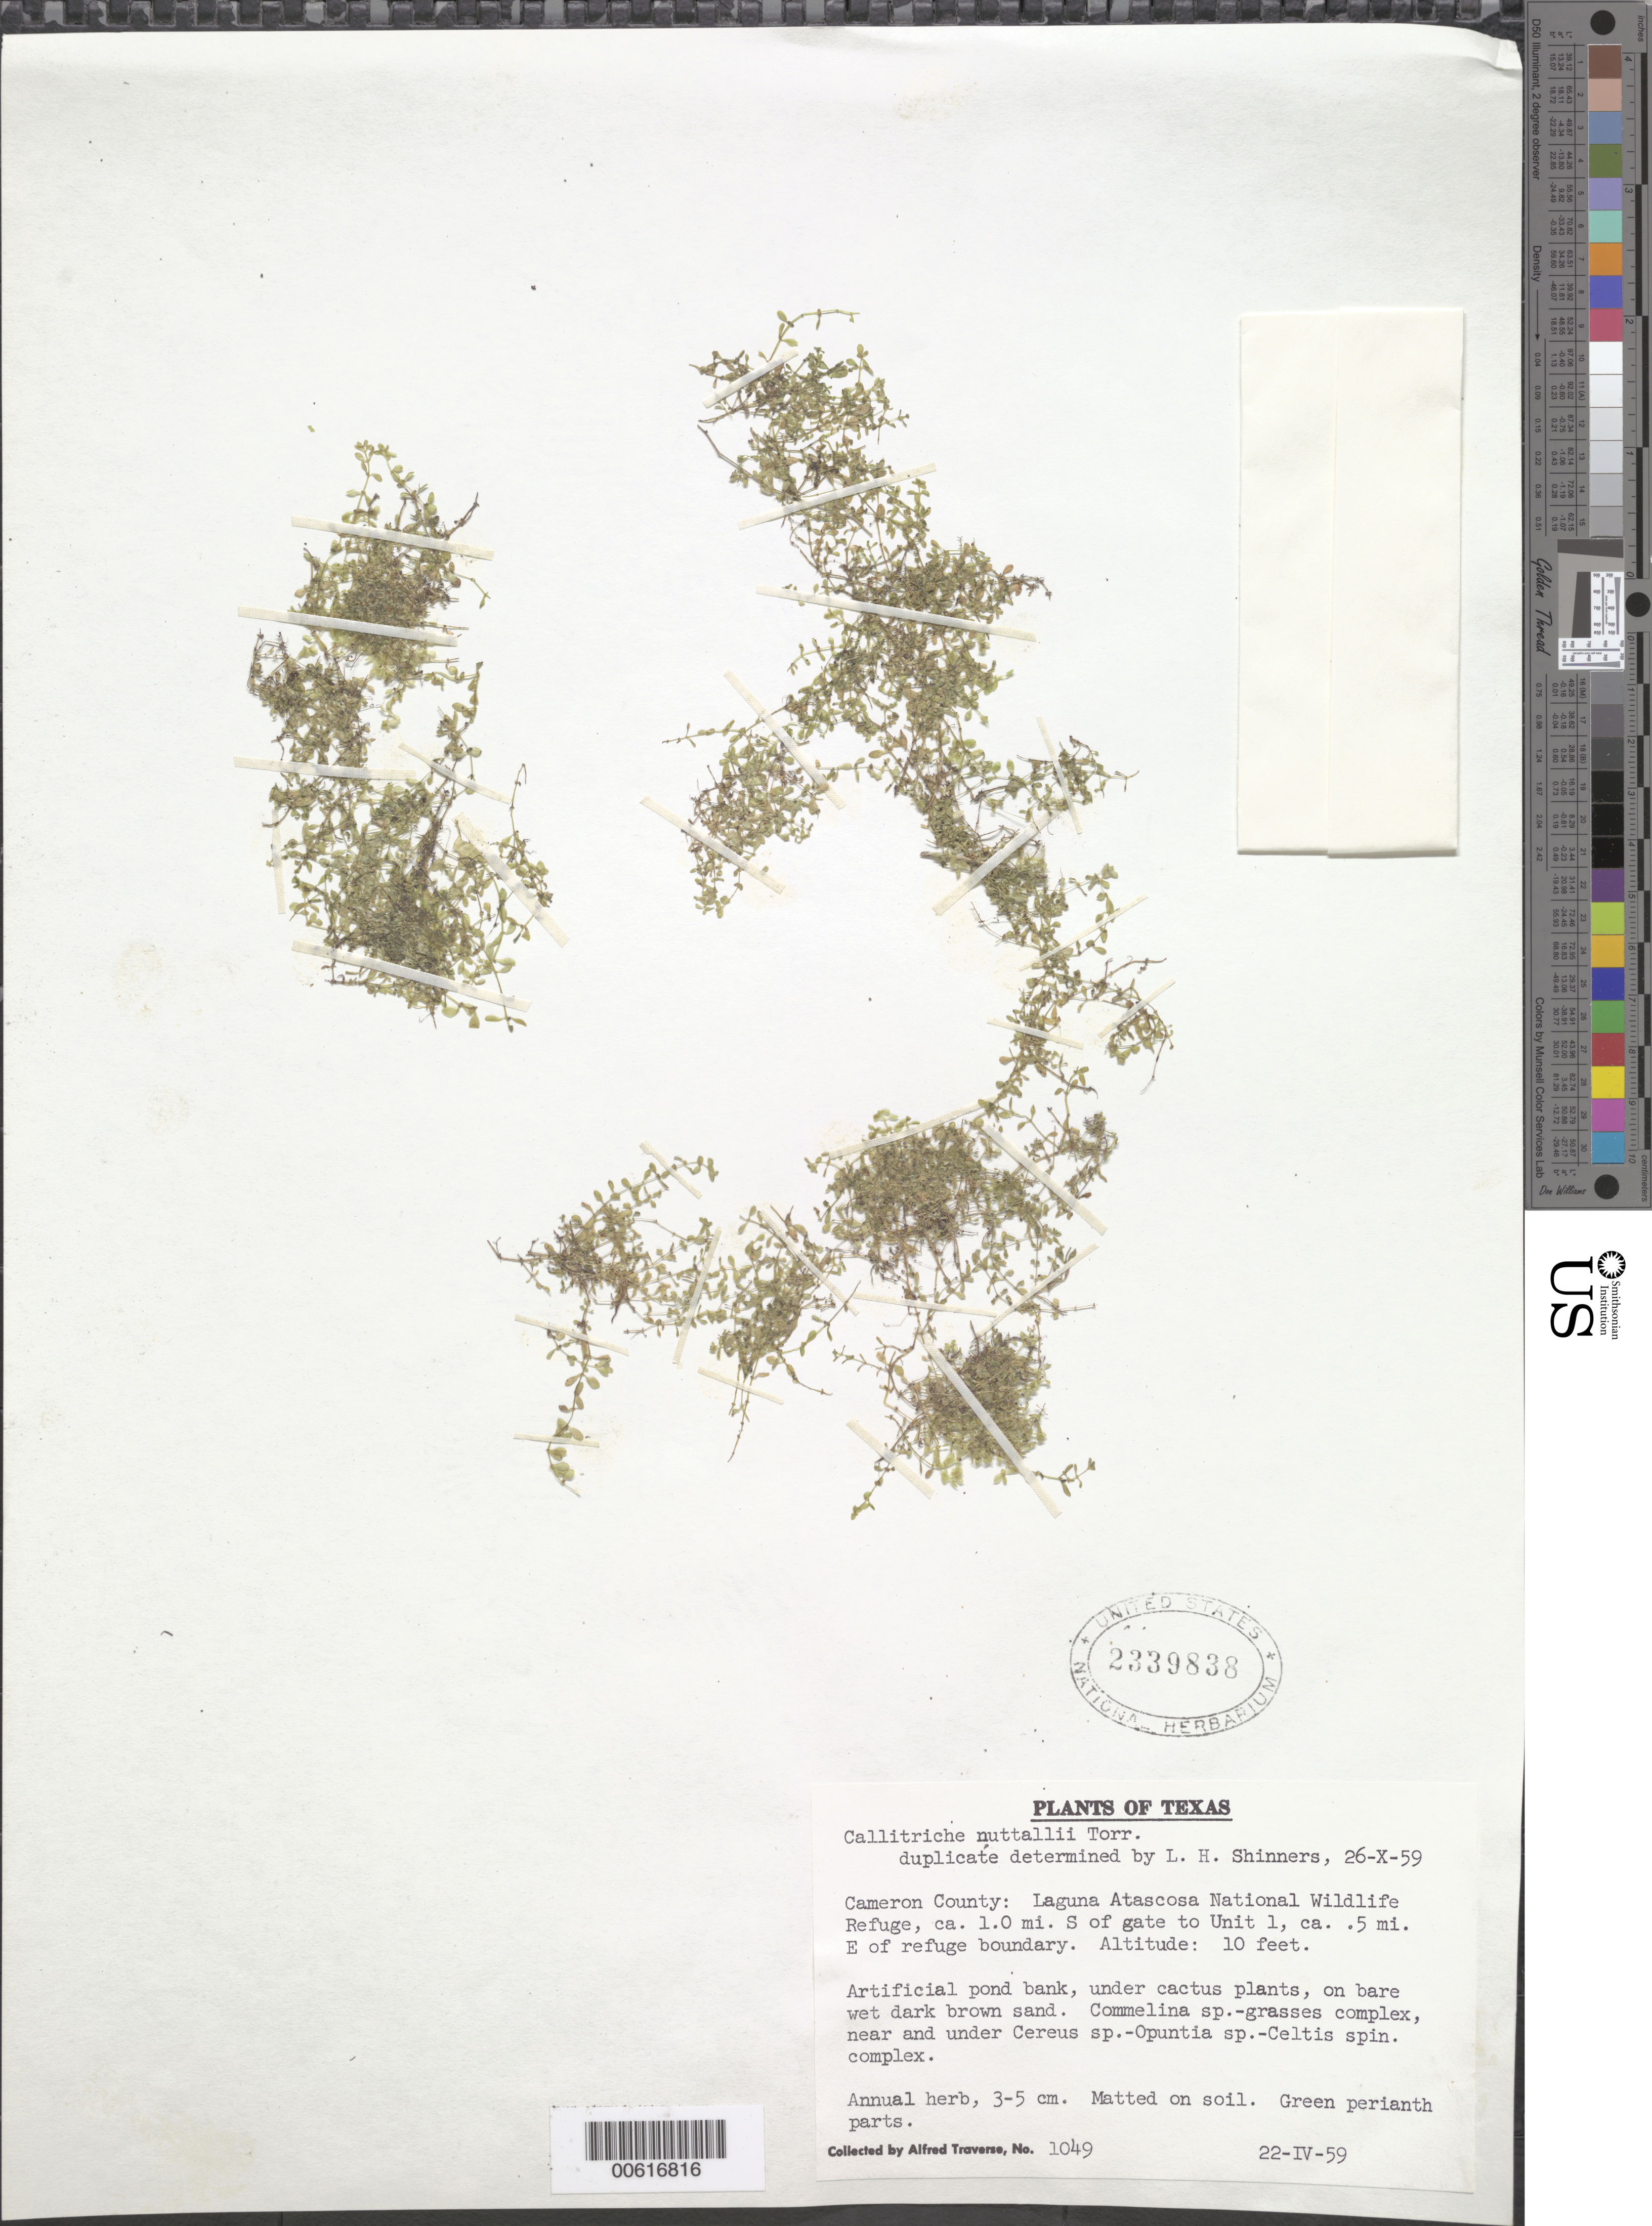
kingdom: Plantae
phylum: Tracheophyta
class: Magnoliopsida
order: Lamiales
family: Plantaginaceae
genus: Callitriche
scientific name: Callitriche nuttallii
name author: Torr.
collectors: A. Traverse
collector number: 1049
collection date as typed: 22 Apr 1959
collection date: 1959-04-22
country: United States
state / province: Texas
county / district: Cameron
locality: Laguna Atascosa National Wildlife Reguge, S of gate to Unit 1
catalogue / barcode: US 2339838